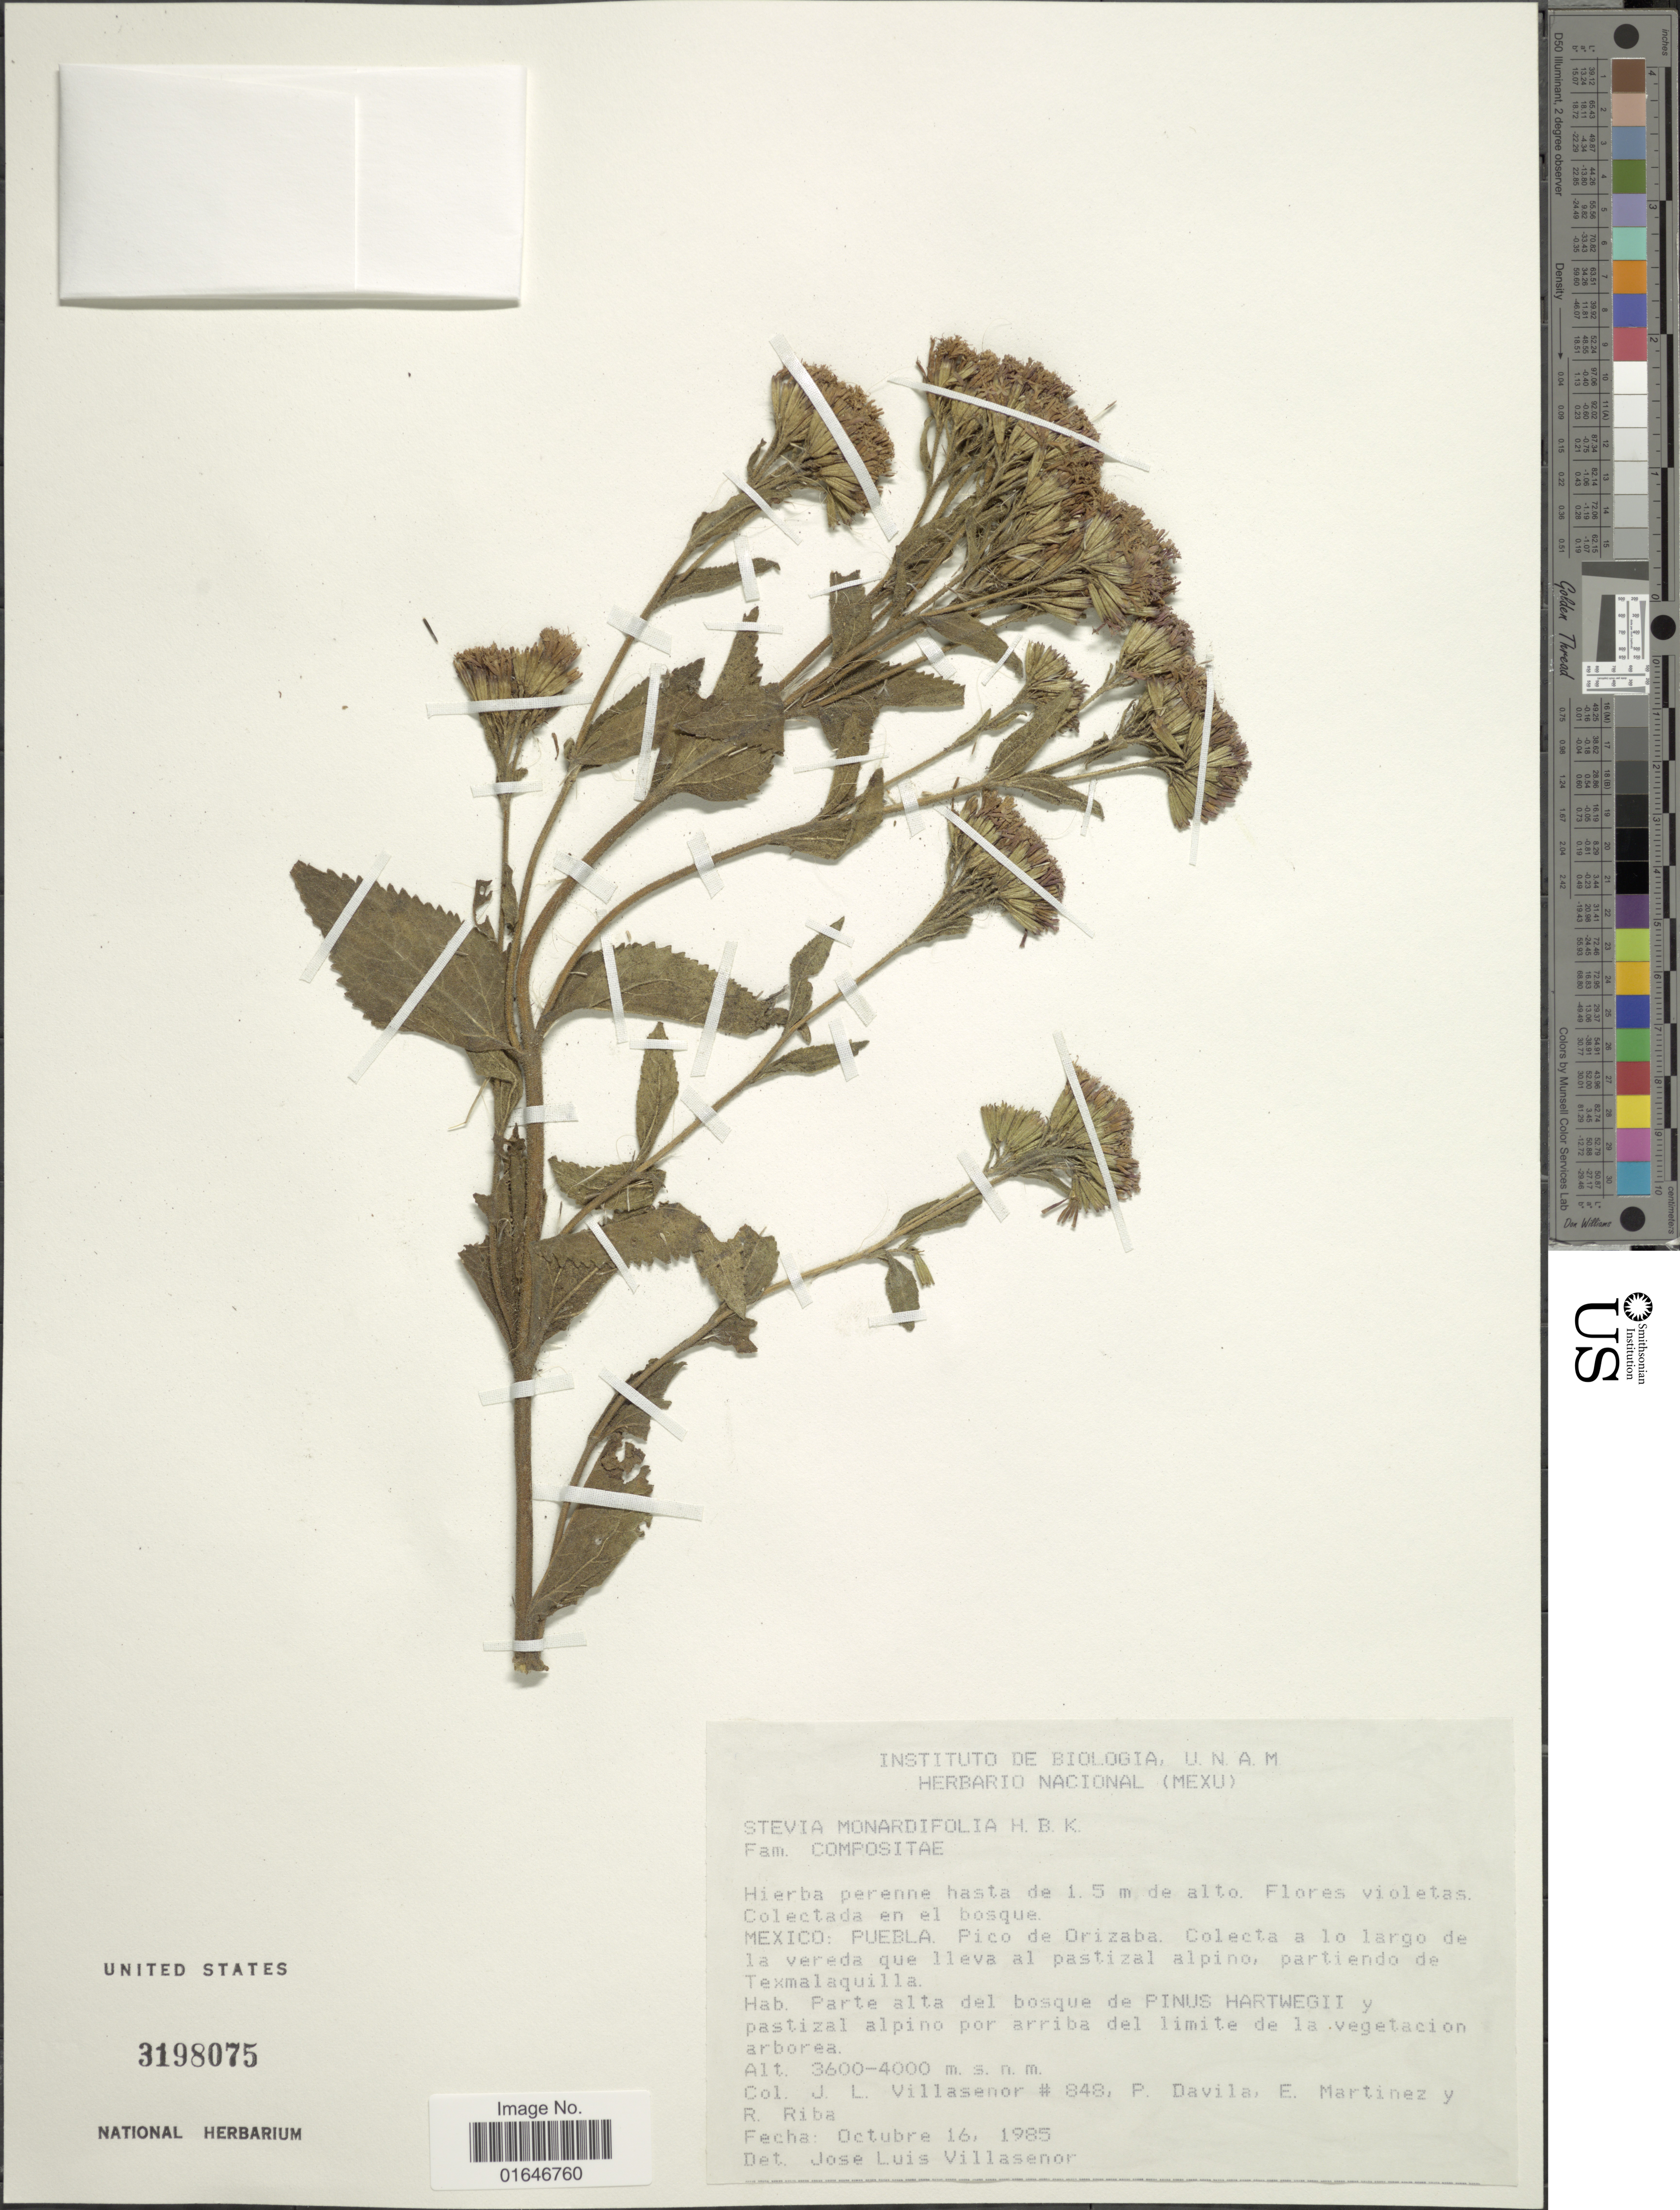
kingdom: Plantae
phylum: Tracheophyta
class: Magnoliopsida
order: Asterales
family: Asteraceae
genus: Stevia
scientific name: Stevia monardifolia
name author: Kunth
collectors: J. L. Villasenor, P. Dávila, E. Martínez & R. Riba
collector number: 848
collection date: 1985-10-16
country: Mexico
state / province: Puebla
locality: Pico de Orizaba, colecta a lo largo de la verda que lleva al pastizal alpino, partiendo Texmalaquilla.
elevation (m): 3600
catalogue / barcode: US 3198075